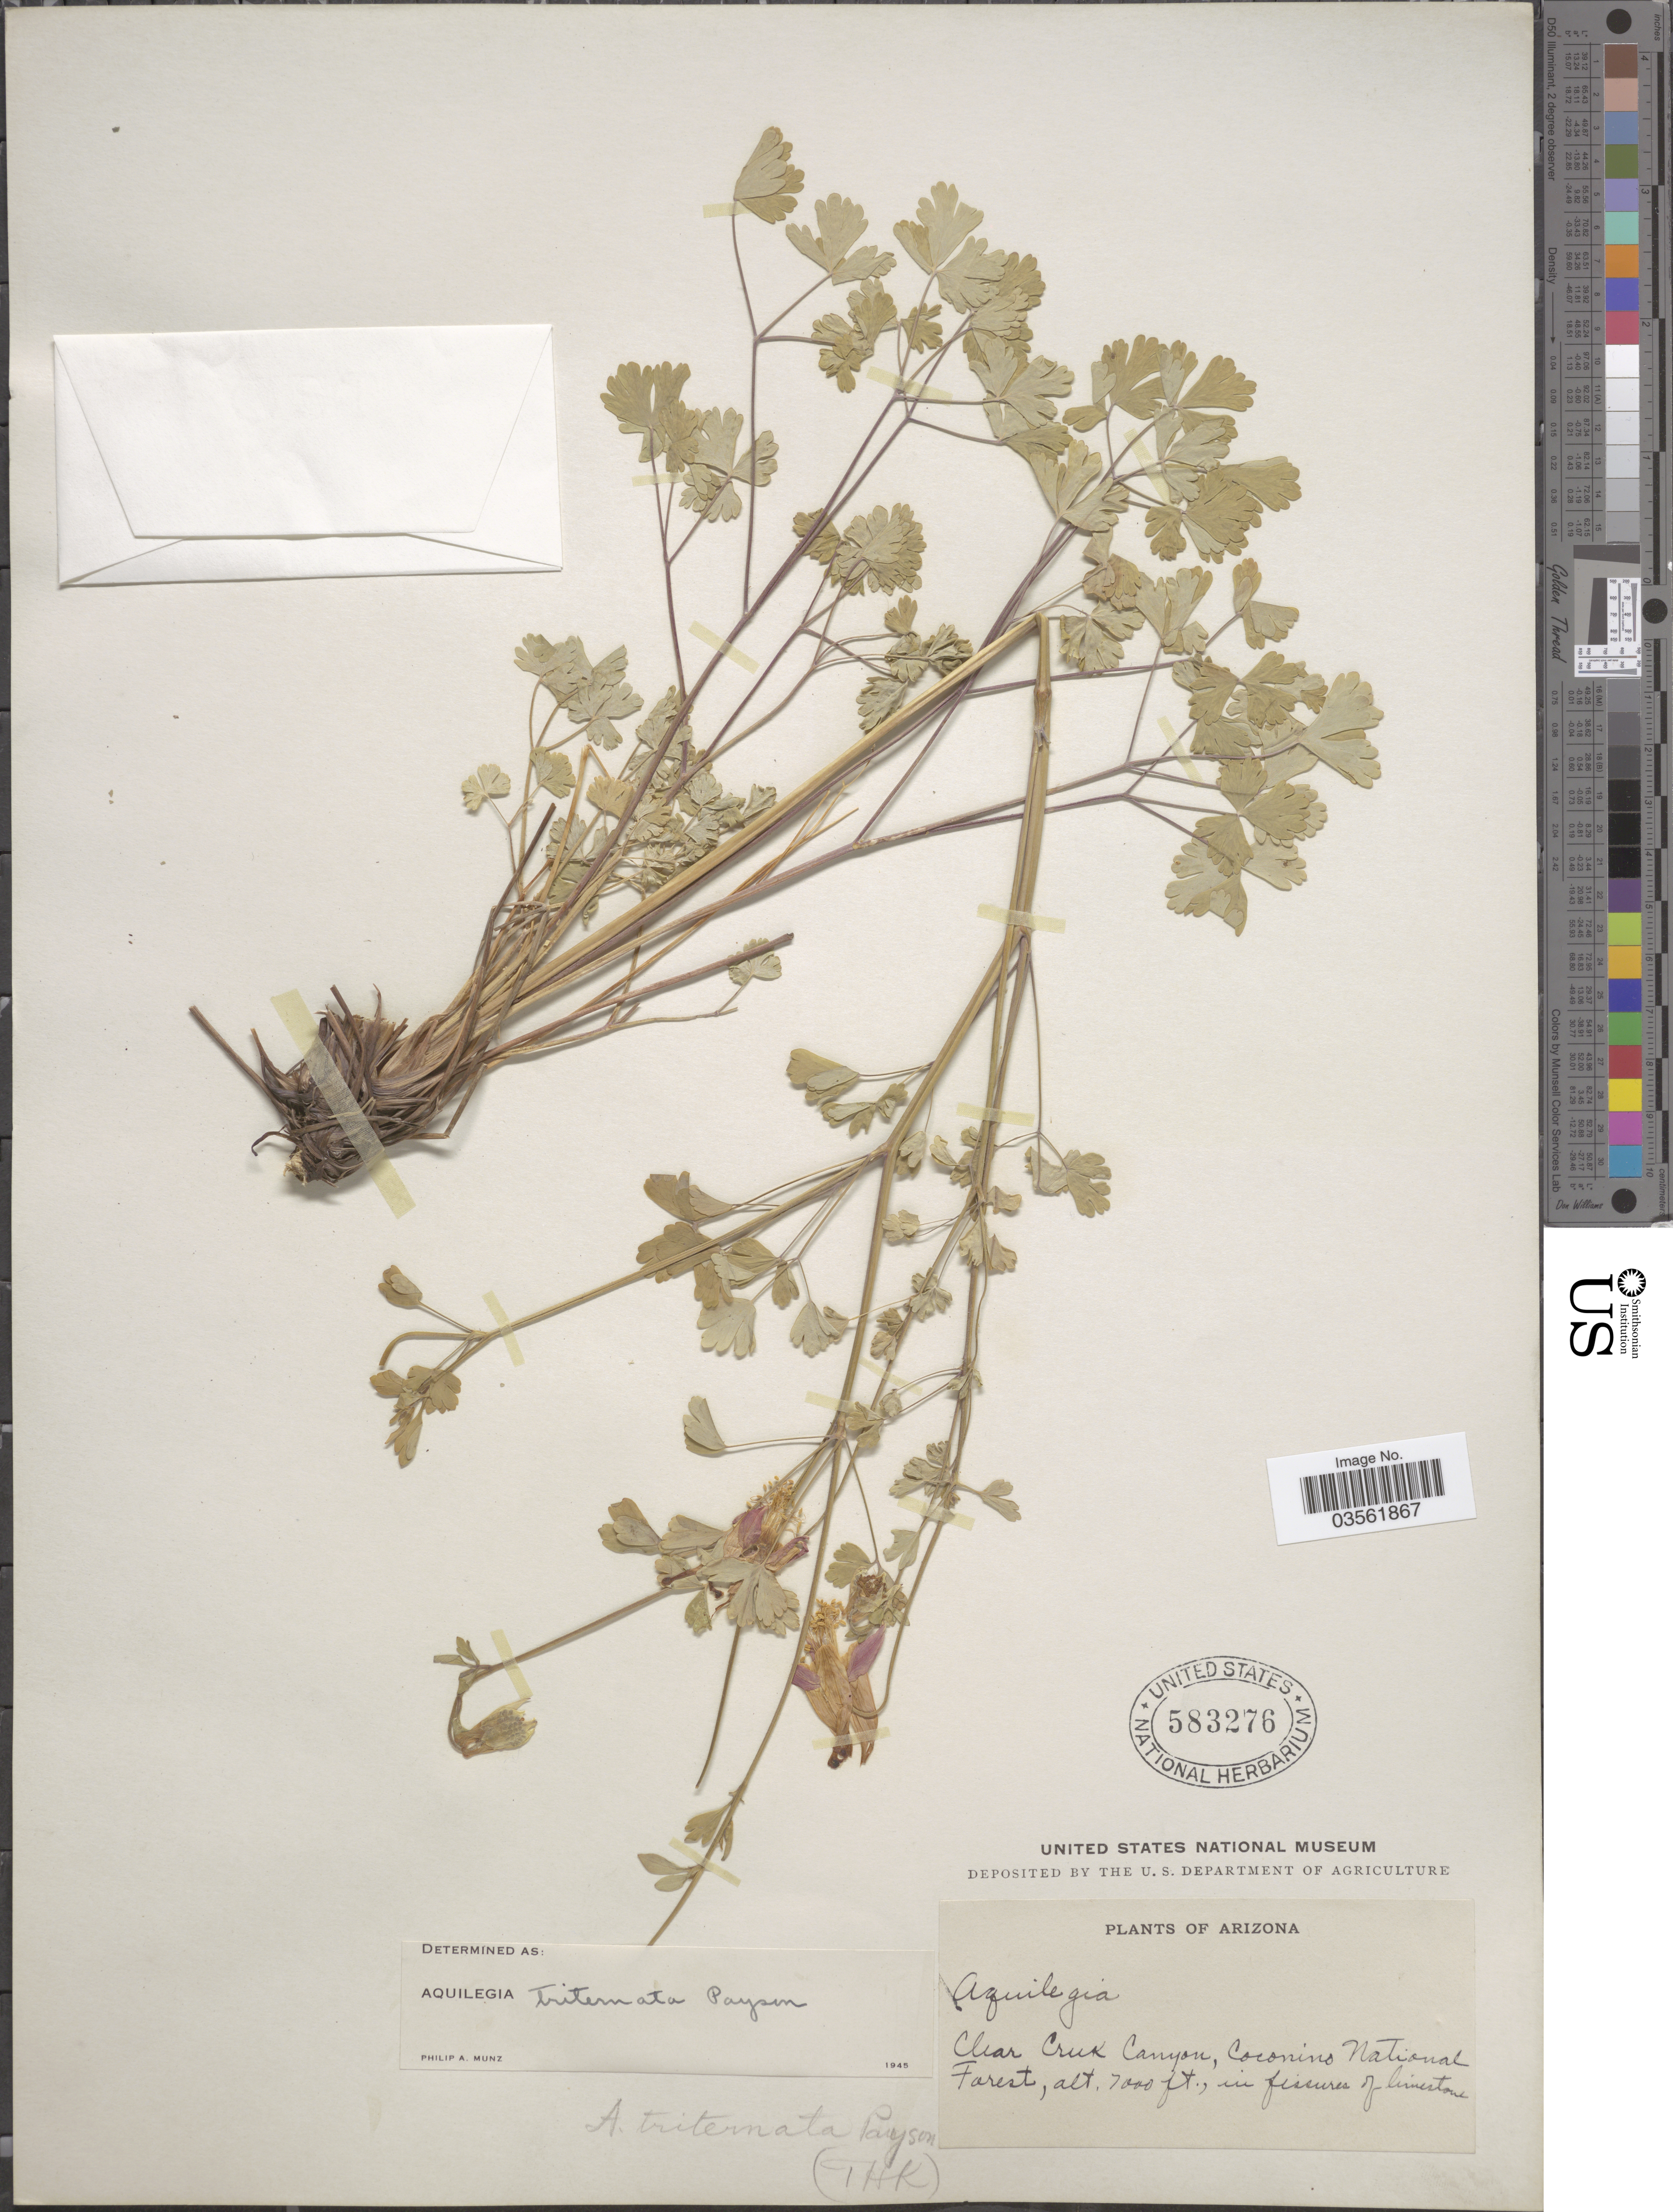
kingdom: Plantae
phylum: Tracheophyta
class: Magnoliopsida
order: Ranunculales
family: Ranunculaceae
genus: Aquilegia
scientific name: Aquilegia triternata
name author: Payson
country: United States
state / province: Arizona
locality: Clear Creek Canyon, Coconino National Forest.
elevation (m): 2134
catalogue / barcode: US 583276